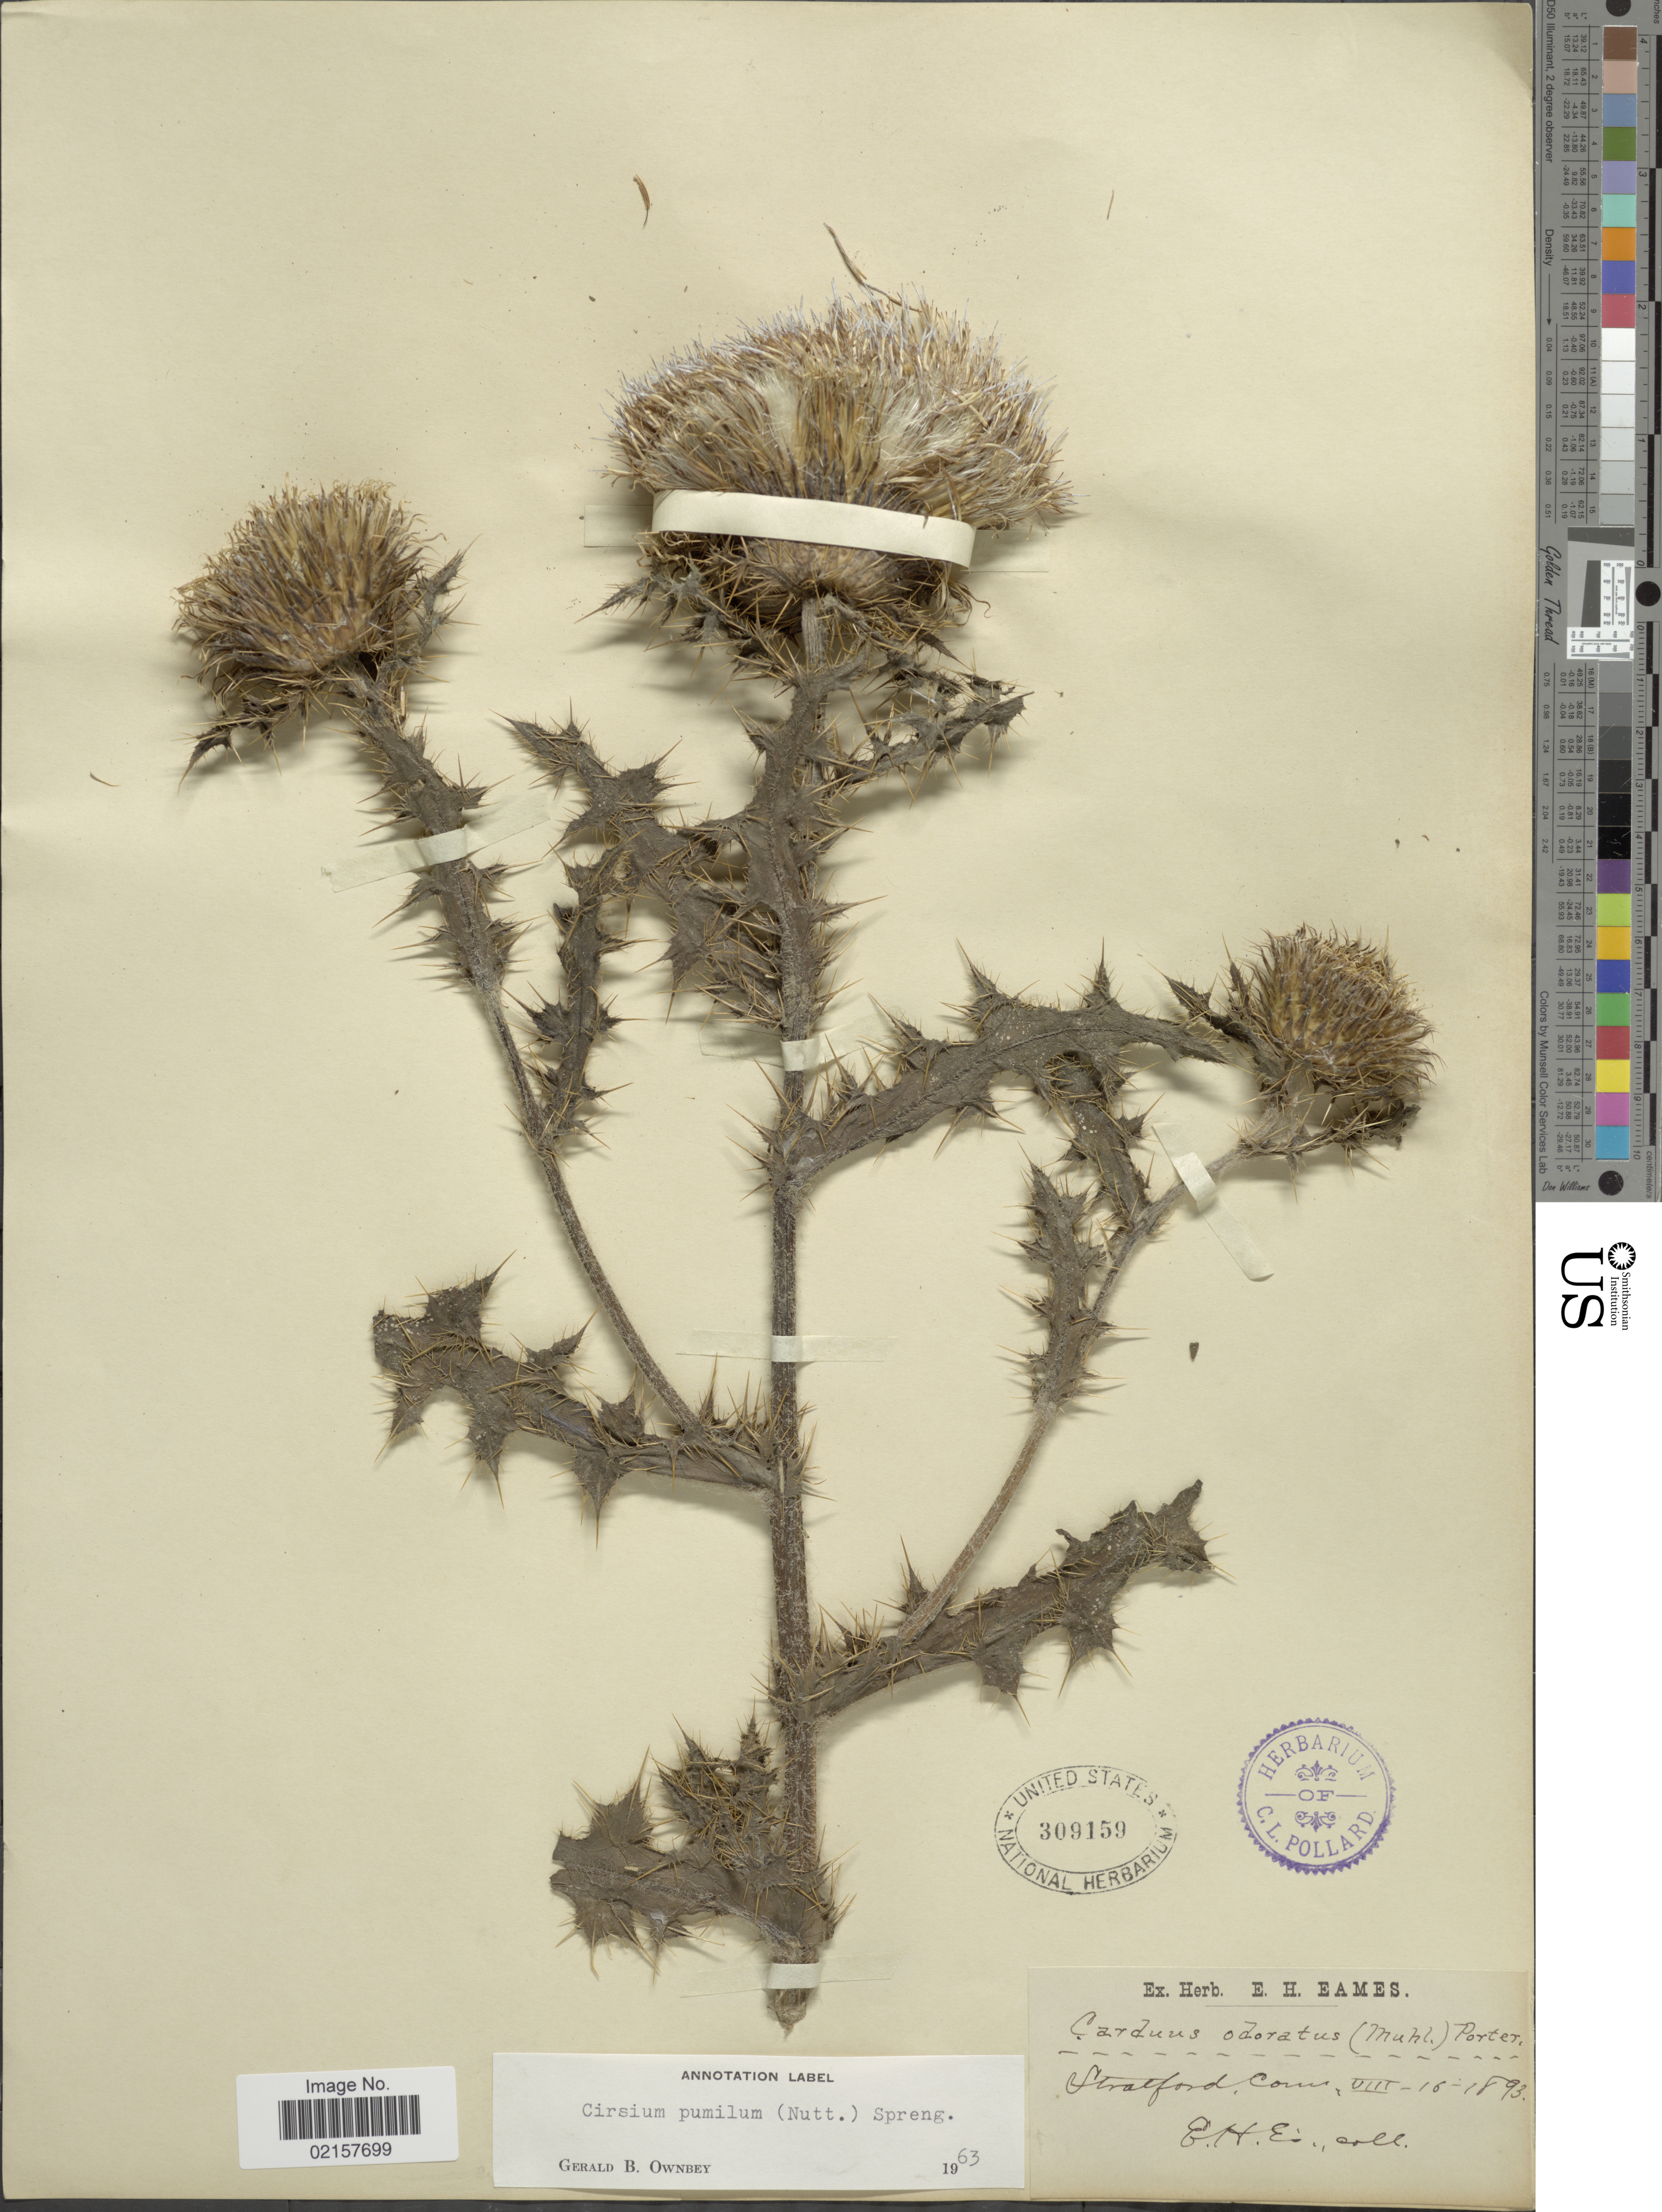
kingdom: Plantae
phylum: Tracheophyta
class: Magnoliopsida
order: Asterales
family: Asteraceae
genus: Cirsium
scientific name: Cirsium pumilum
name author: (Nutt.) Spreng.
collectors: E. H. Eames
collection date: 1893-08-16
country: United States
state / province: Connecticut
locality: Stratford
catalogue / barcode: US 309159